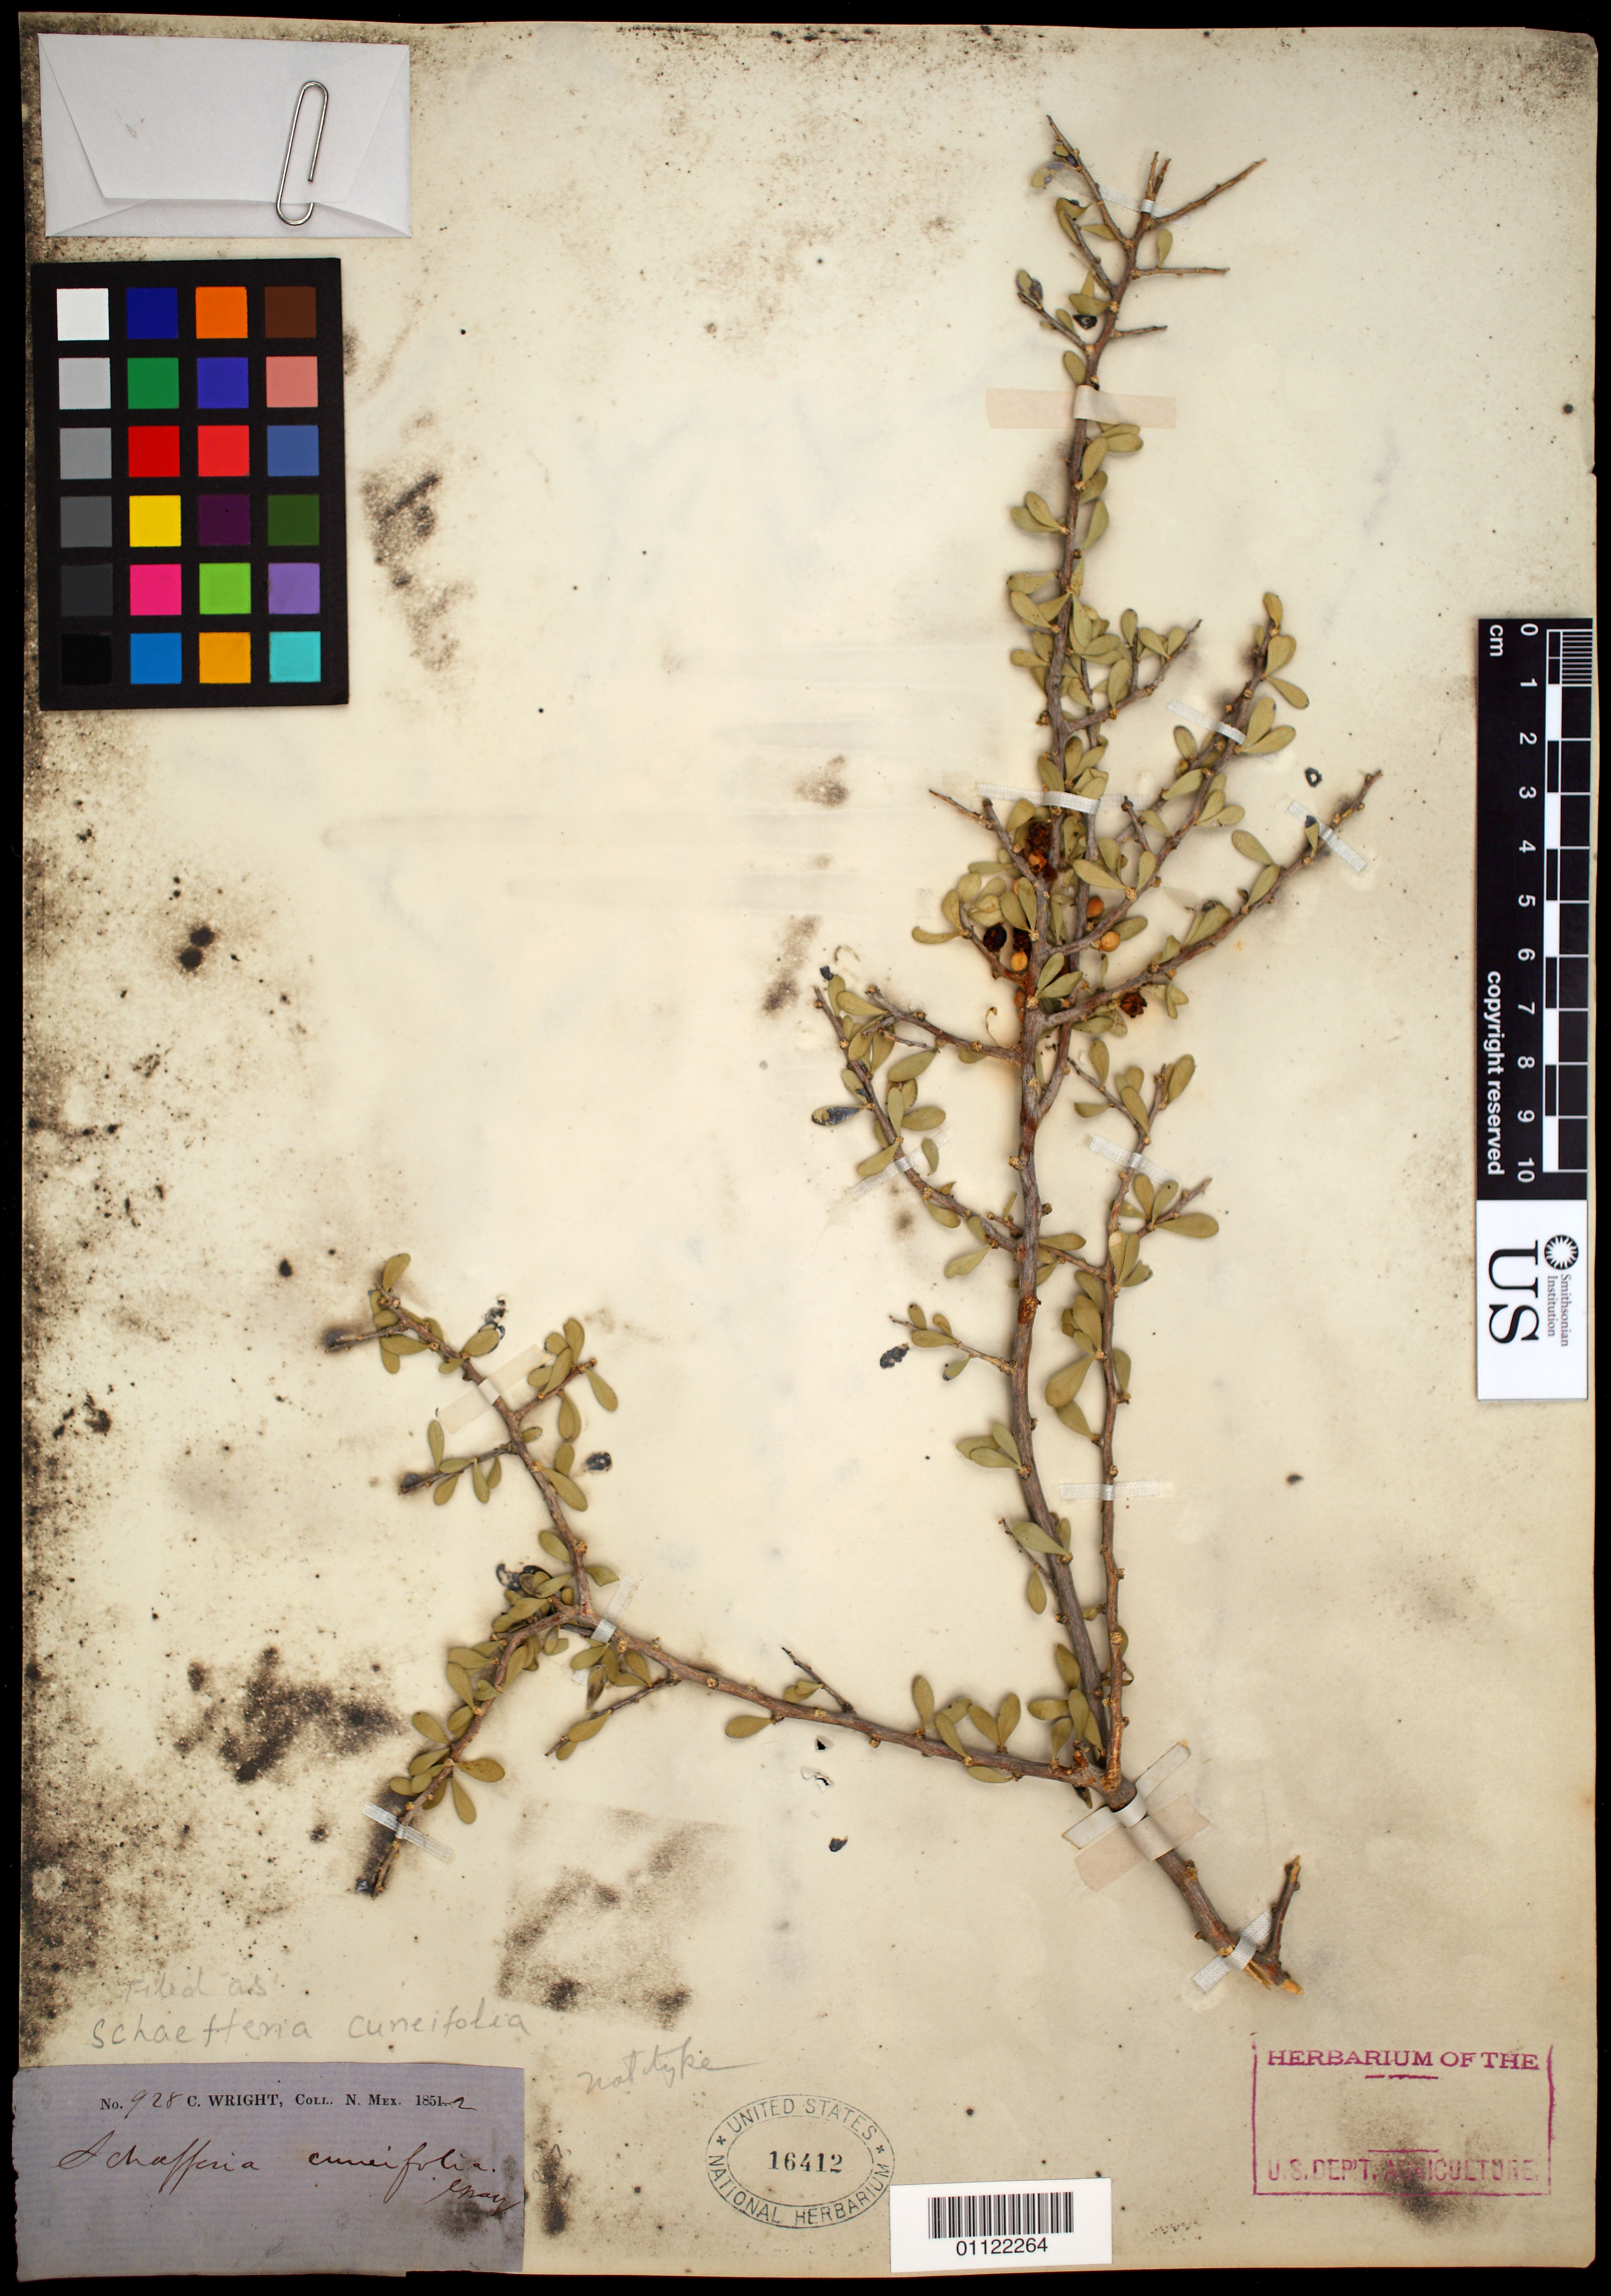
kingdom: Plantae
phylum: Tracheophyta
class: Magnoliopsida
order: Celastrales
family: Celastraceae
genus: Schaefferia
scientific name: Schaefferia cuneifolia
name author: A. Gray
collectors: C. Wright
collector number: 928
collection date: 1851/1852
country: United States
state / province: New Mexico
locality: "N. Mex." [=northern Mexico or New Mexico? either way possibly referring to present-day Arizona or Texas]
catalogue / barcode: US 16412